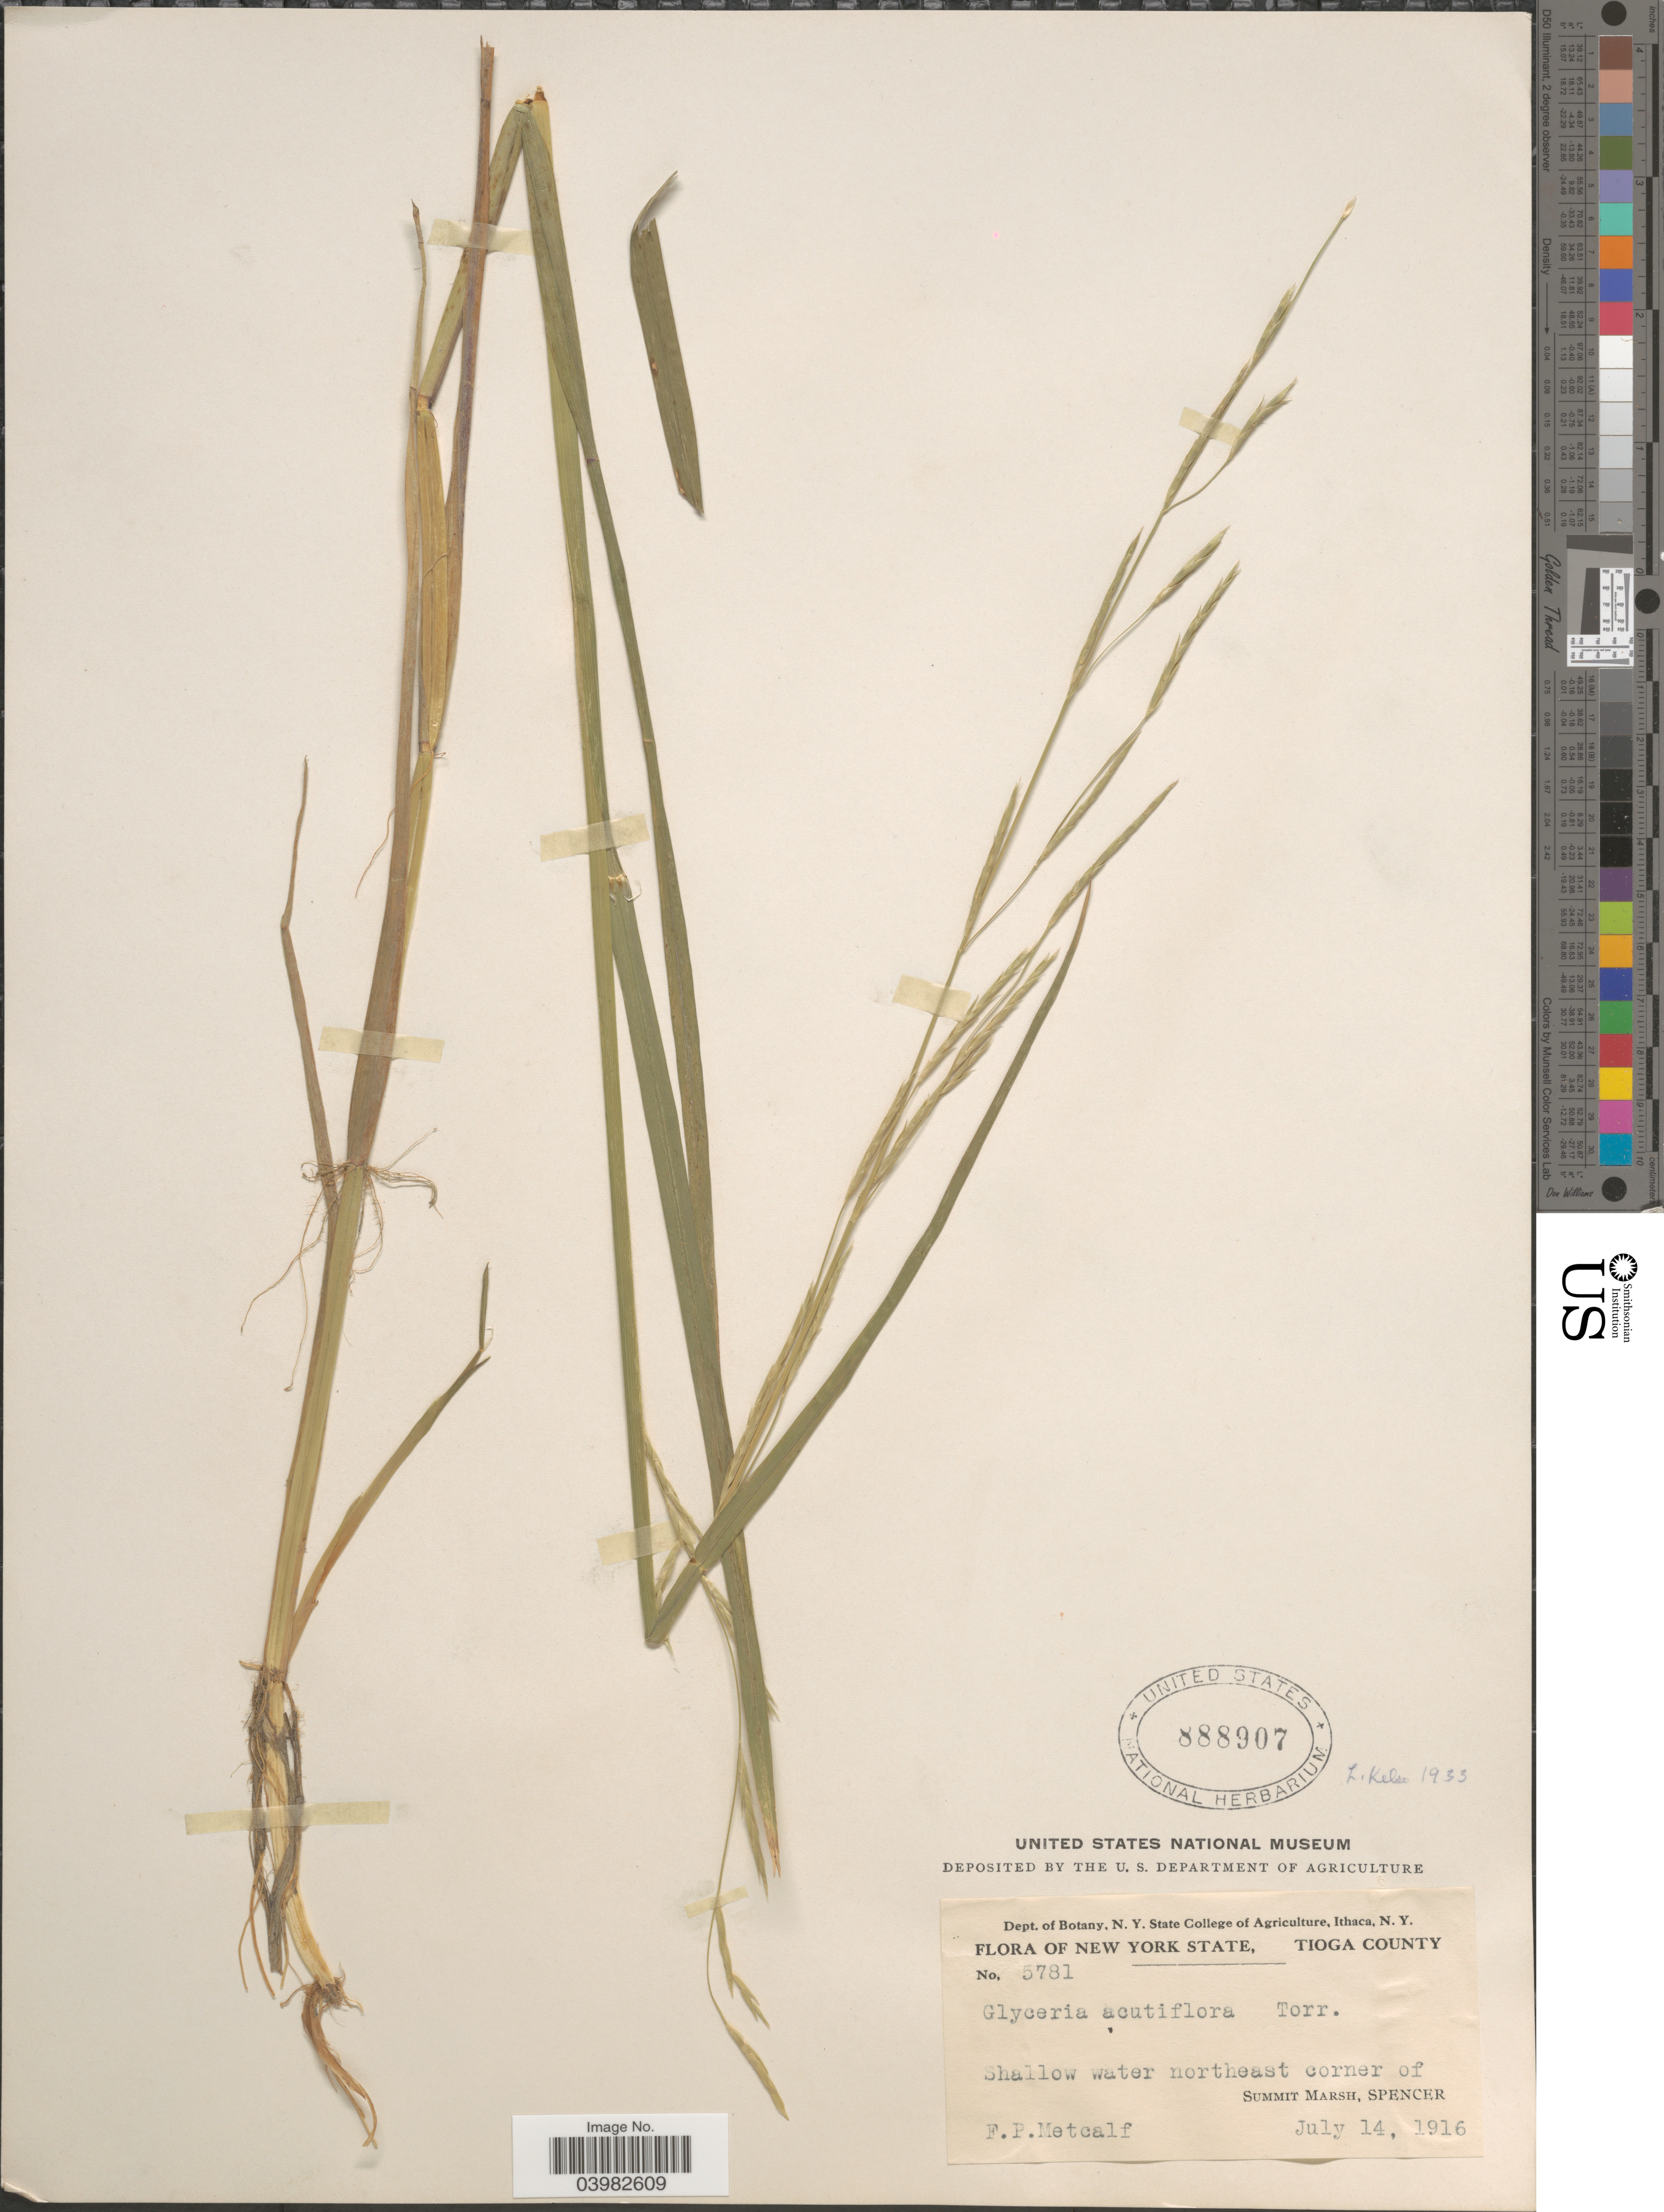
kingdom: Plantae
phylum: Tracheophyta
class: Liliopsida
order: Poales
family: Poaceae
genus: Glyceria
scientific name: Glyceria acutiflora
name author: Torr.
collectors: F. Metcalf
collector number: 5781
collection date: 1916-07-14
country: United States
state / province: New York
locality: Tioga County. Shallow water northeast corner of Summit Marsh, Spencer.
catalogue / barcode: US 888907